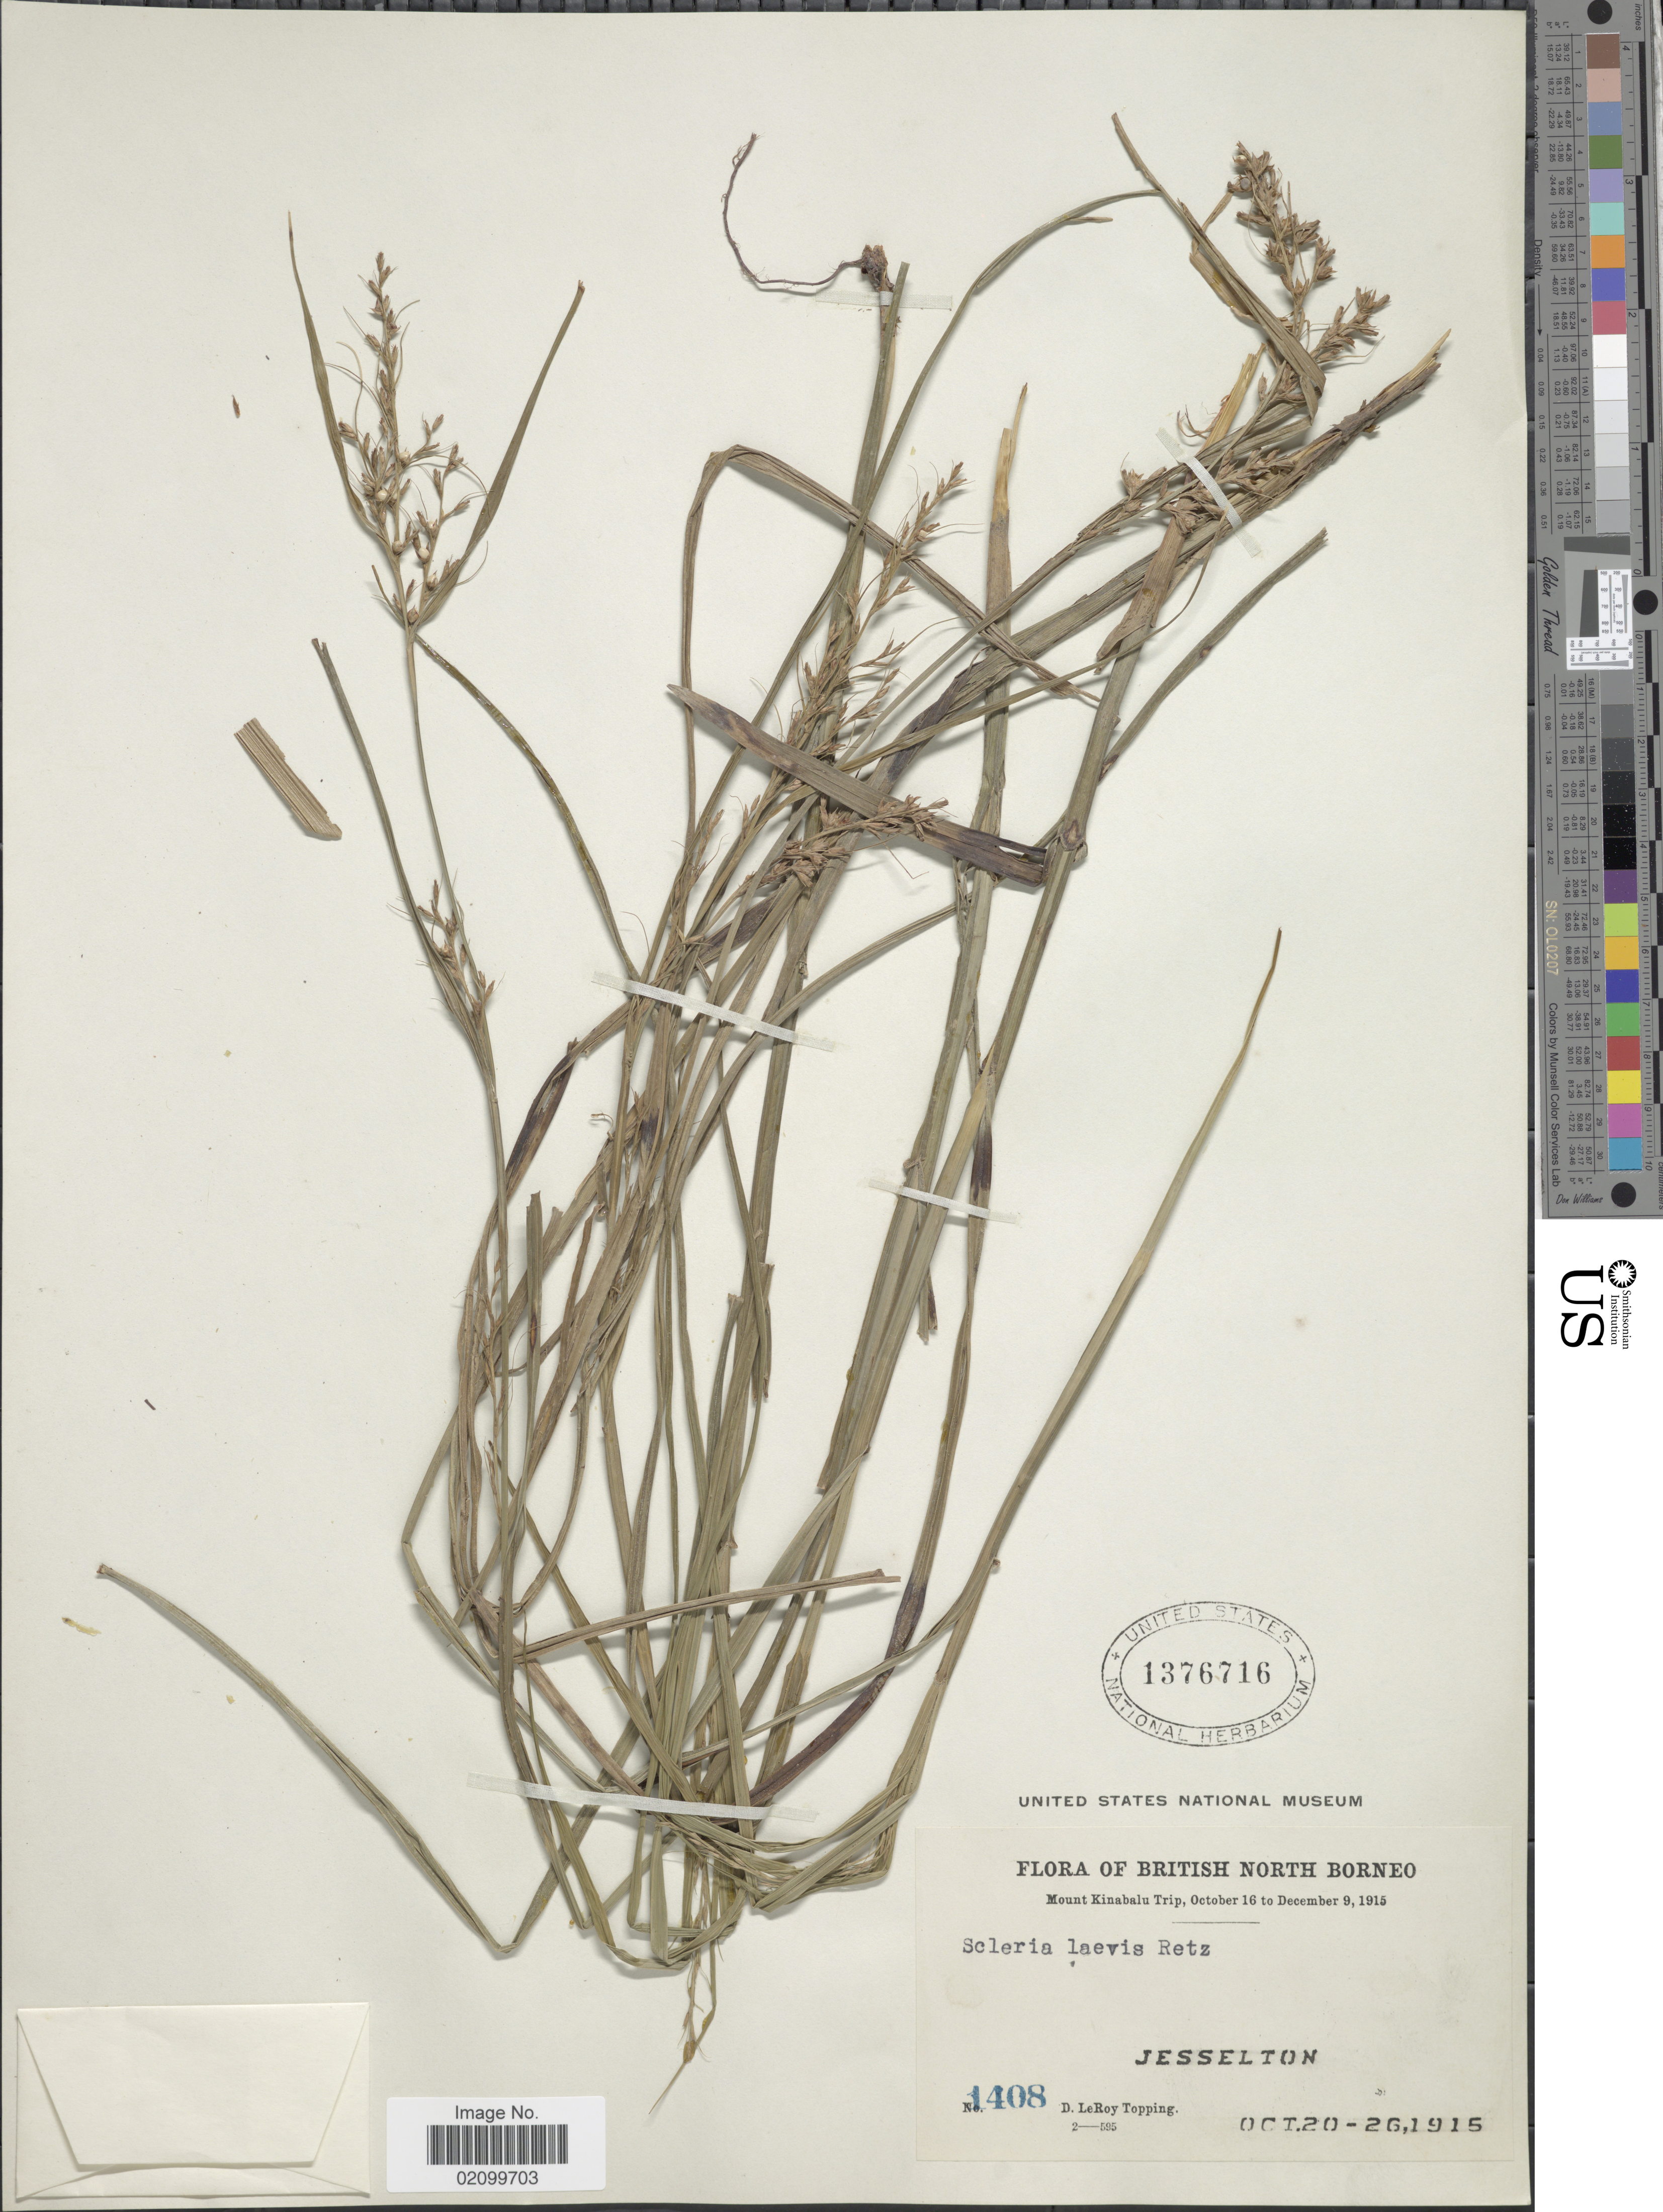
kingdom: Plantae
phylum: Tracheophyta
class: Liliopsida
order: Poales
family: Cyperaceae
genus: Scleria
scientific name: Scleria levis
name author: Retz.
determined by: Strong, Mark T., (BOT), Smithsonian Institution - National Museum of Natural History (UNITED STATES)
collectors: D. L. Topping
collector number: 1408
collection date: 1915-10-20/1915-10-26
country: Malaysia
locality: British North Borneo. Jesselton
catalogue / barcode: US 1376716